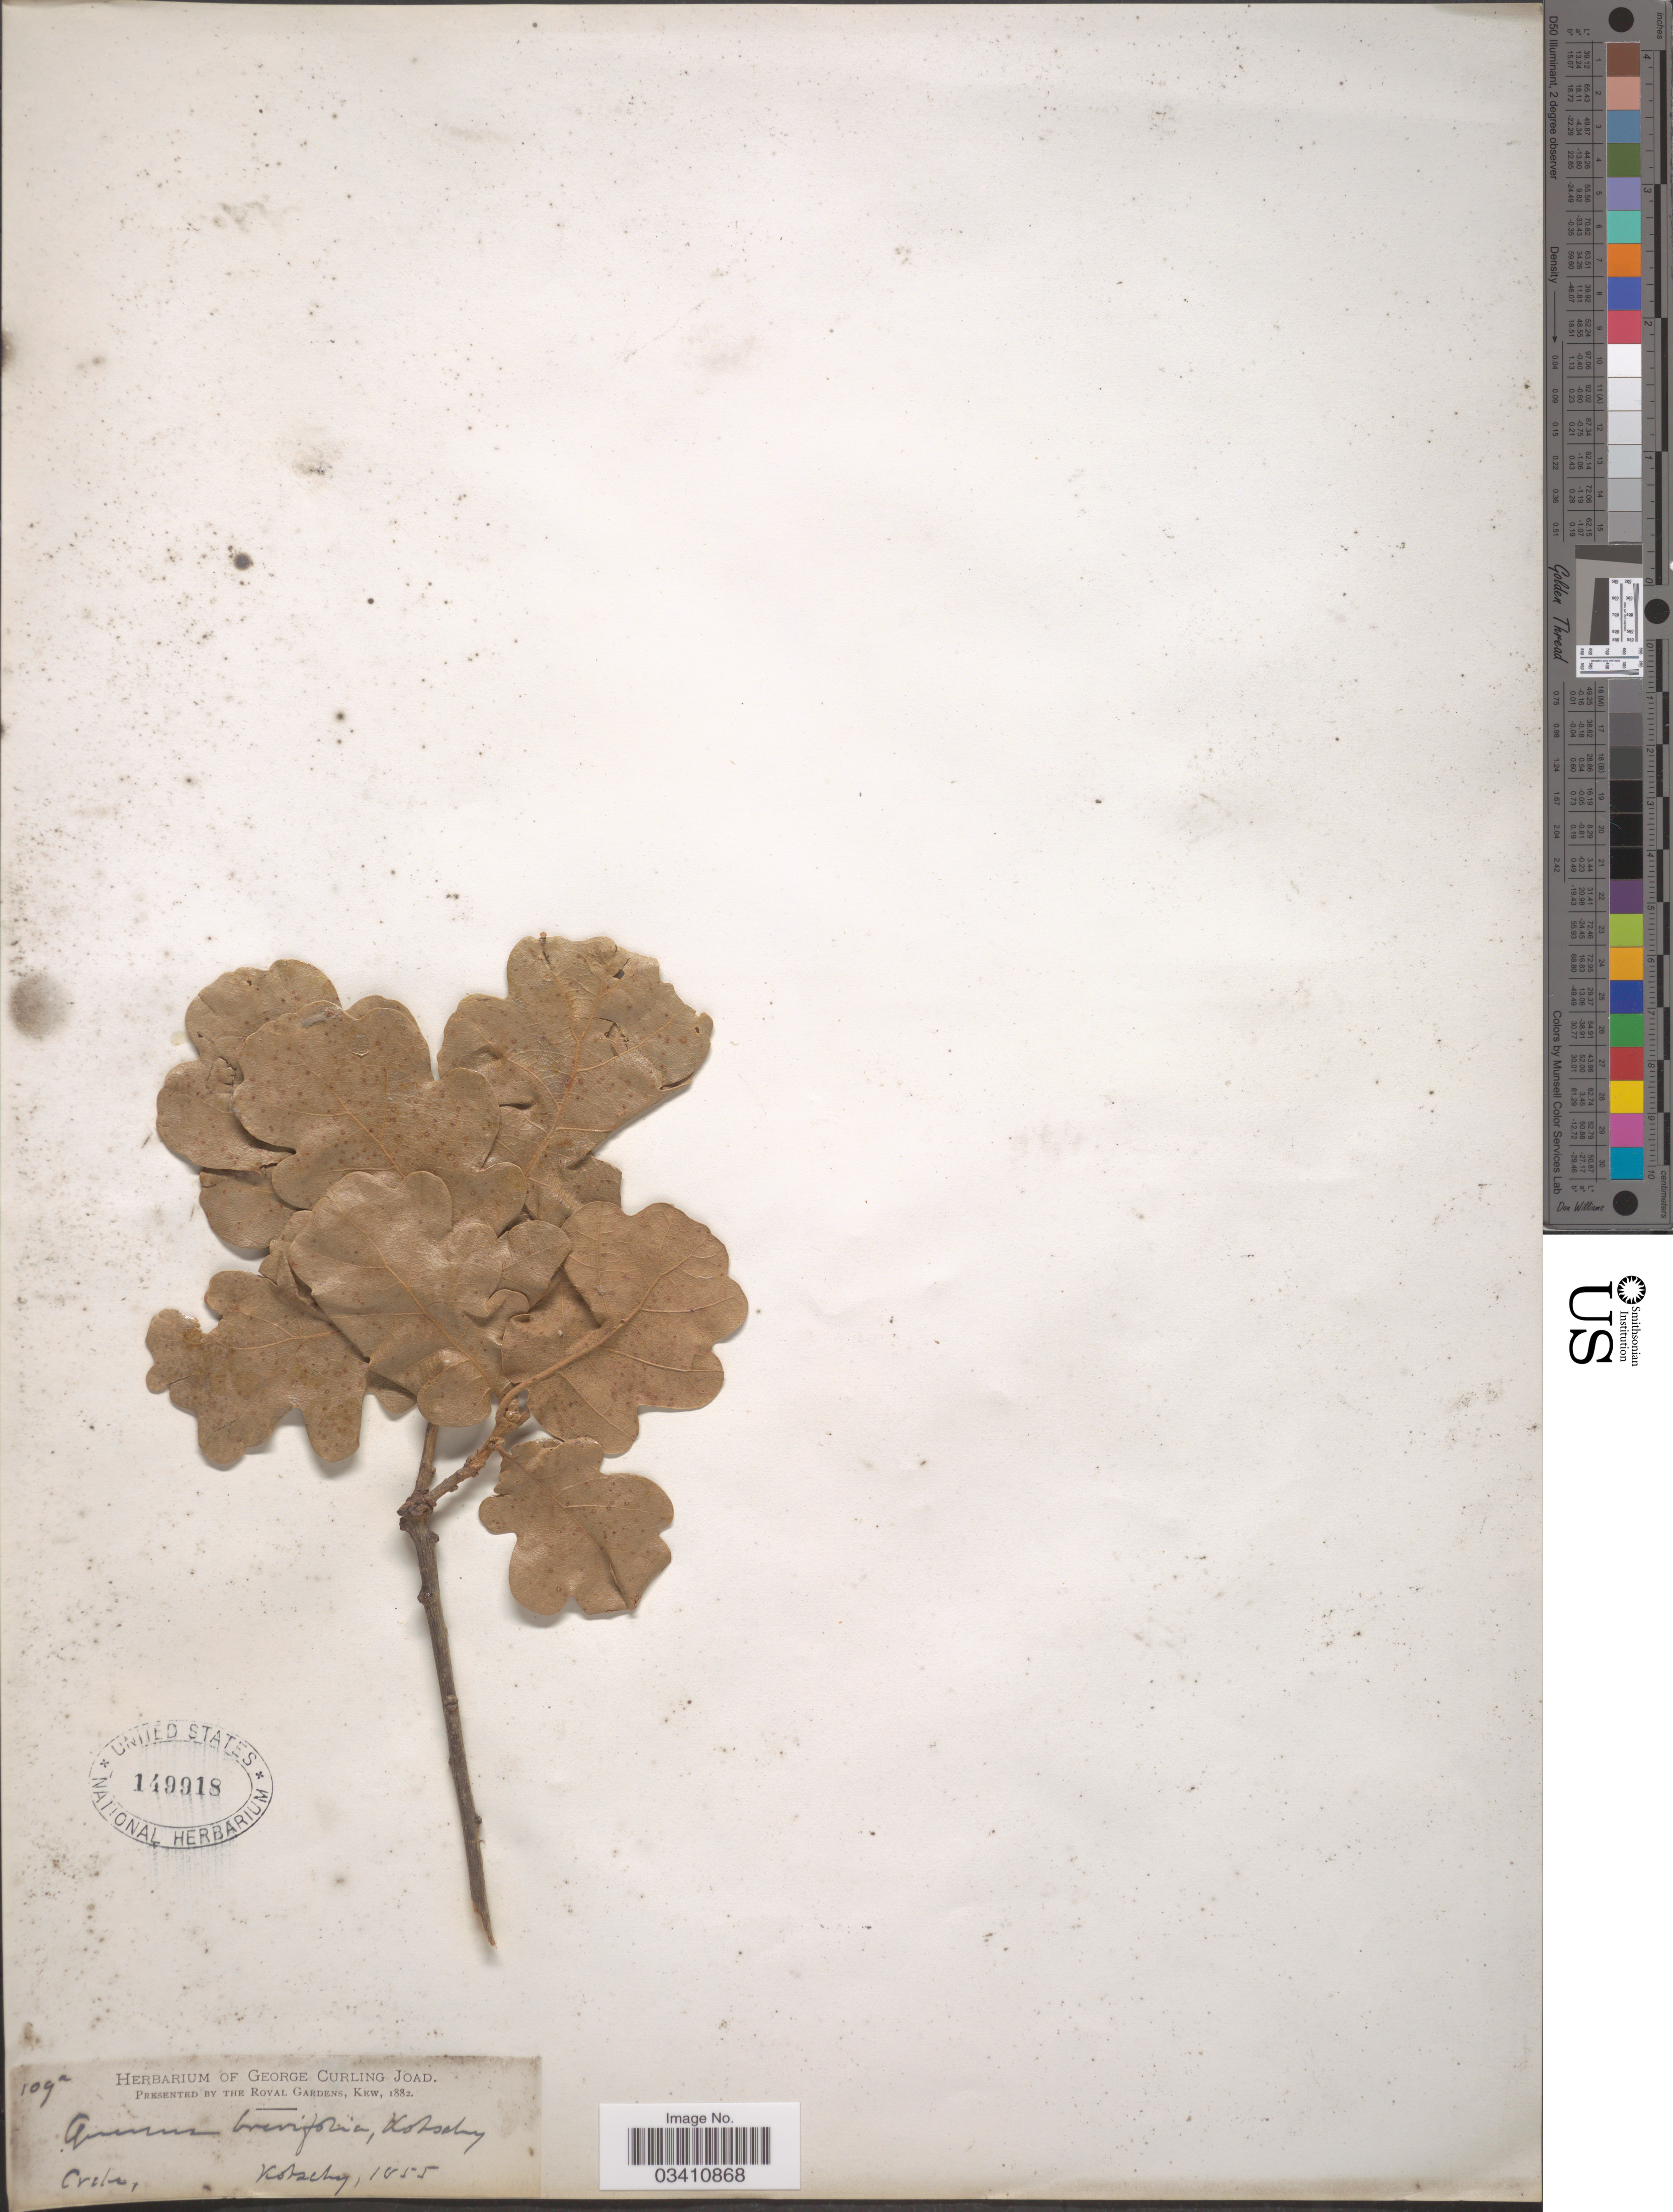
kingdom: Plantae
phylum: Tracheophyta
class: Magnoliopsida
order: Fagales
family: Fagaceae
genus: Quercus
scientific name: Quercus brontia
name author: Jenne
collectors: Kotschy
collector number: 109a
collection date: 1855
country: Greece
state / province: Crete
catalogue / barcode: US 149918